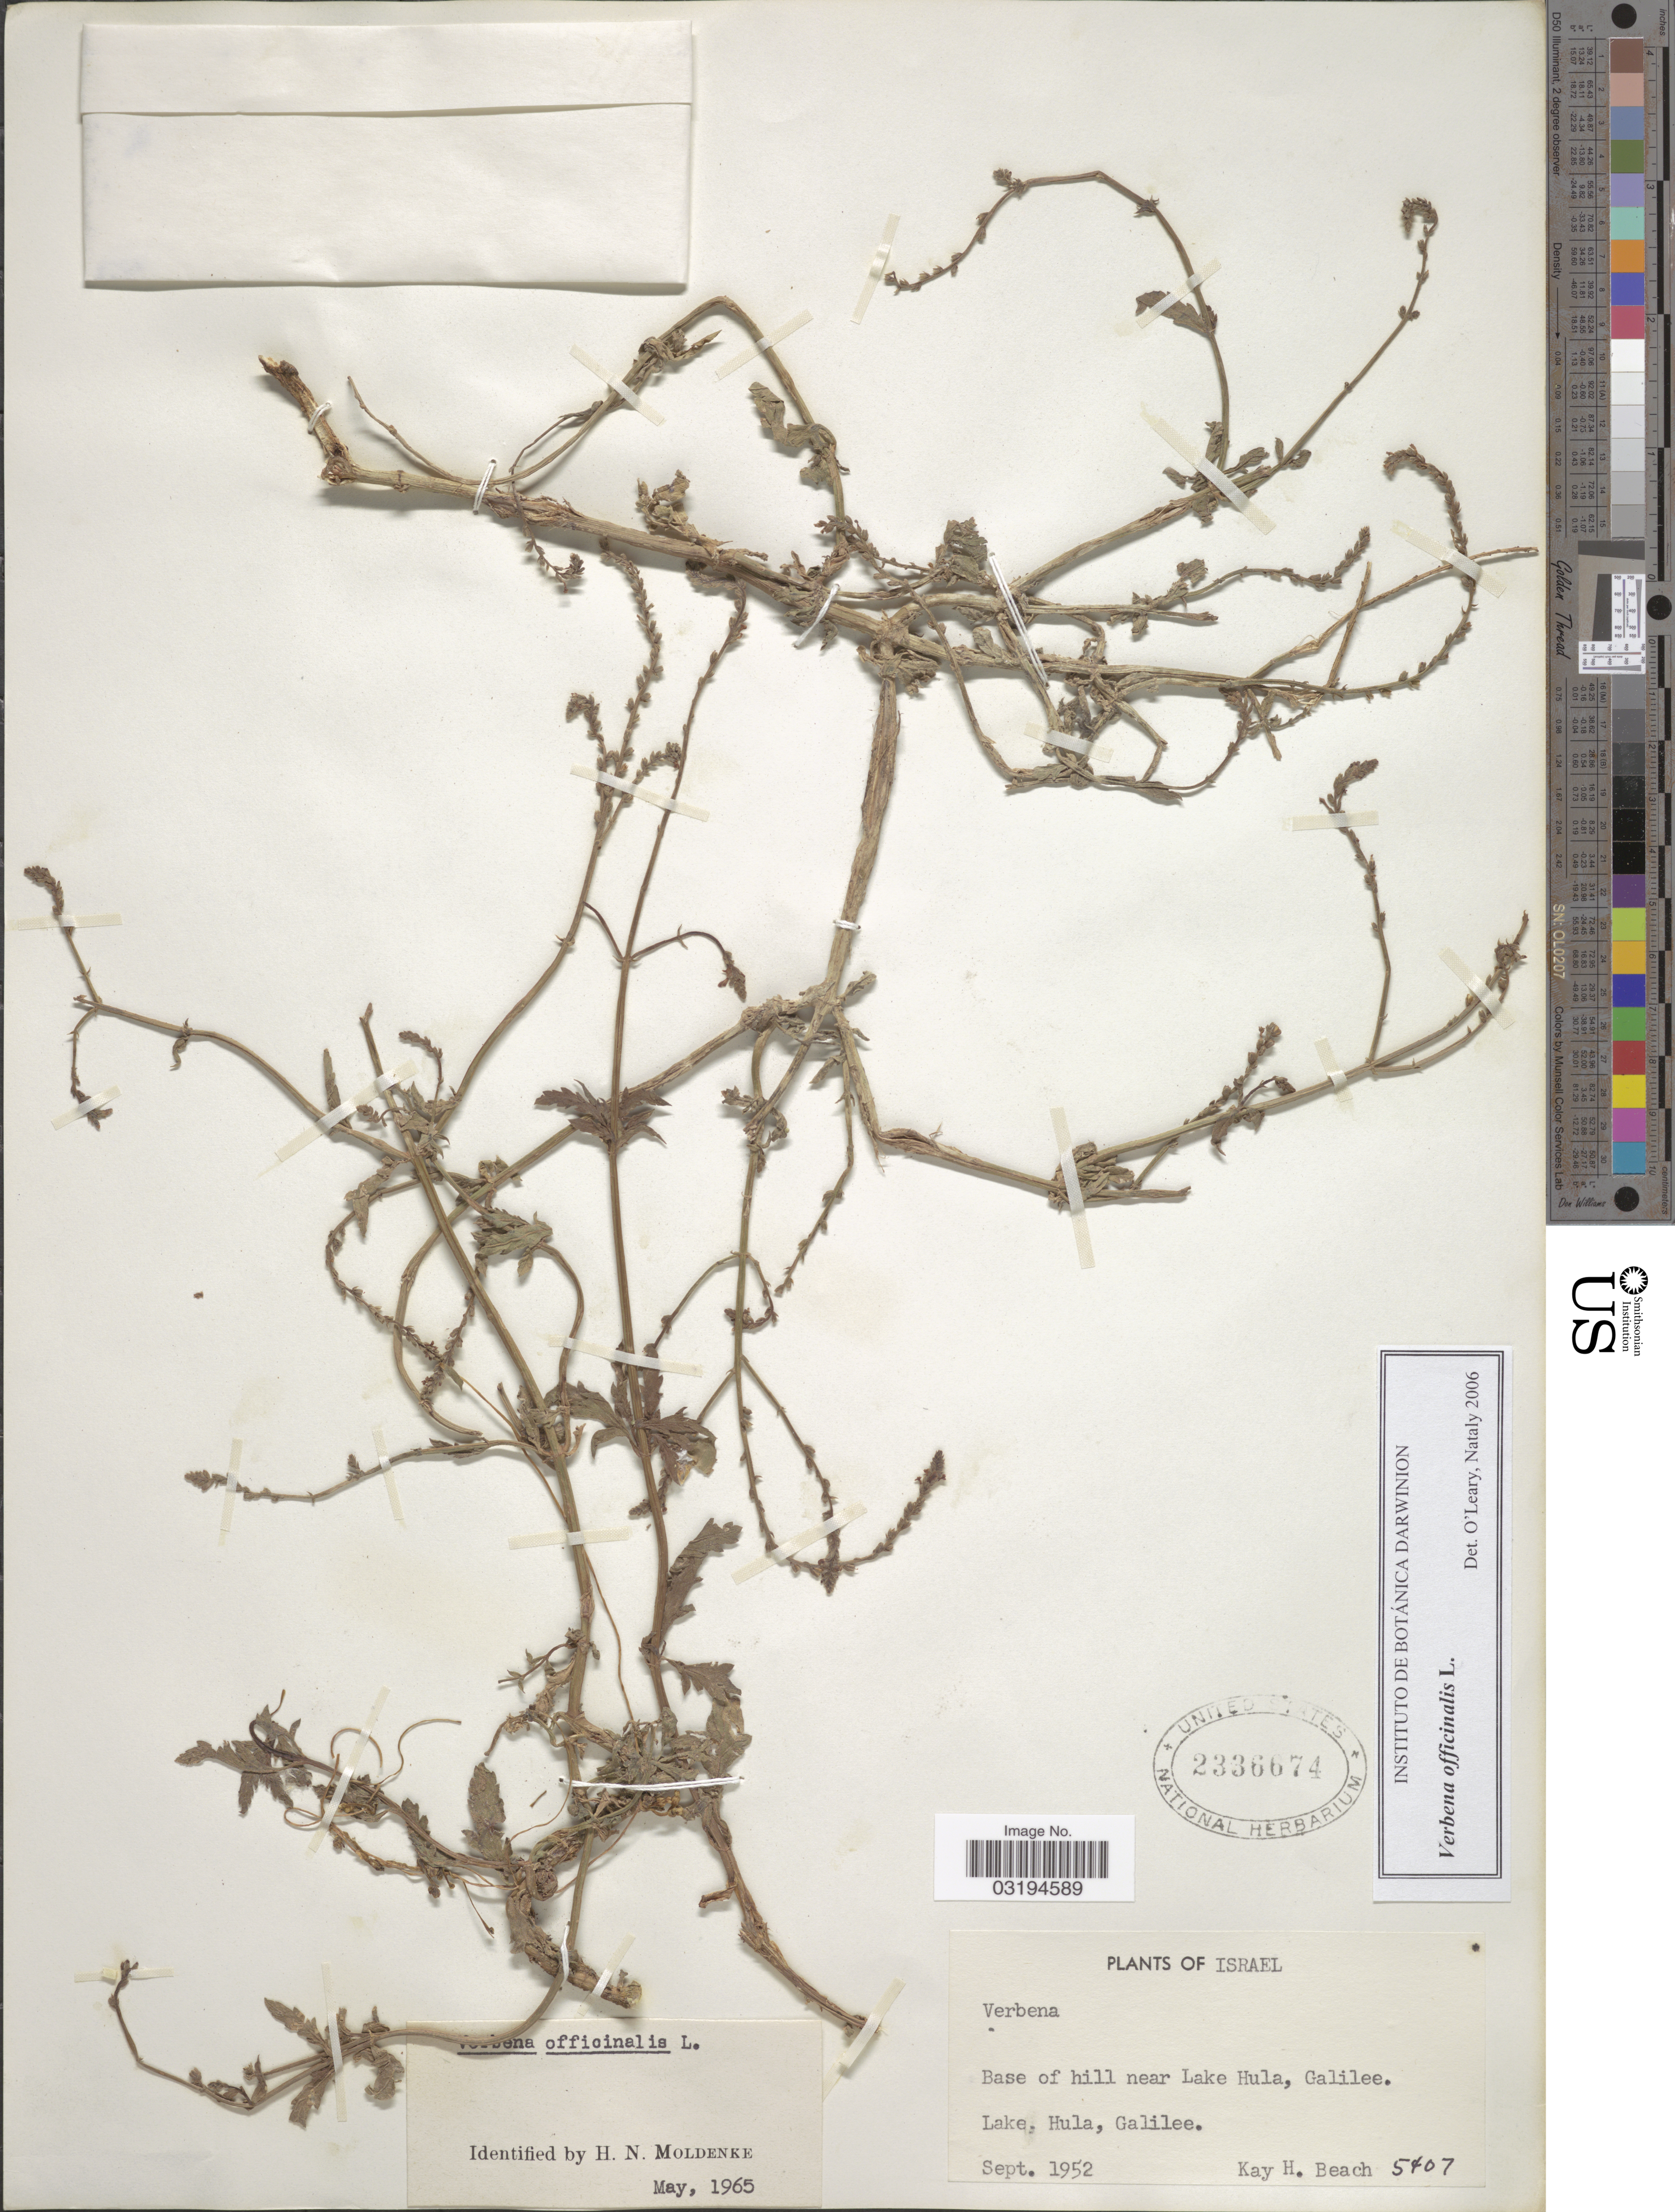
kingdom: Plantae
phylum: Tracheophyta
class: Magnoliopsida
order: Lamiales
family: Verbenaceae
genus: Verbena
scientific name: Verbena officinalis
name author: L.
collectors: K. H. Beach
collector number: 5407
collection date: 1952-09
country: Israel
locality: Base of hill near Lake Hula, Galilee. Lake Hula, Galilee.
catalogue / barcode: US 2336674